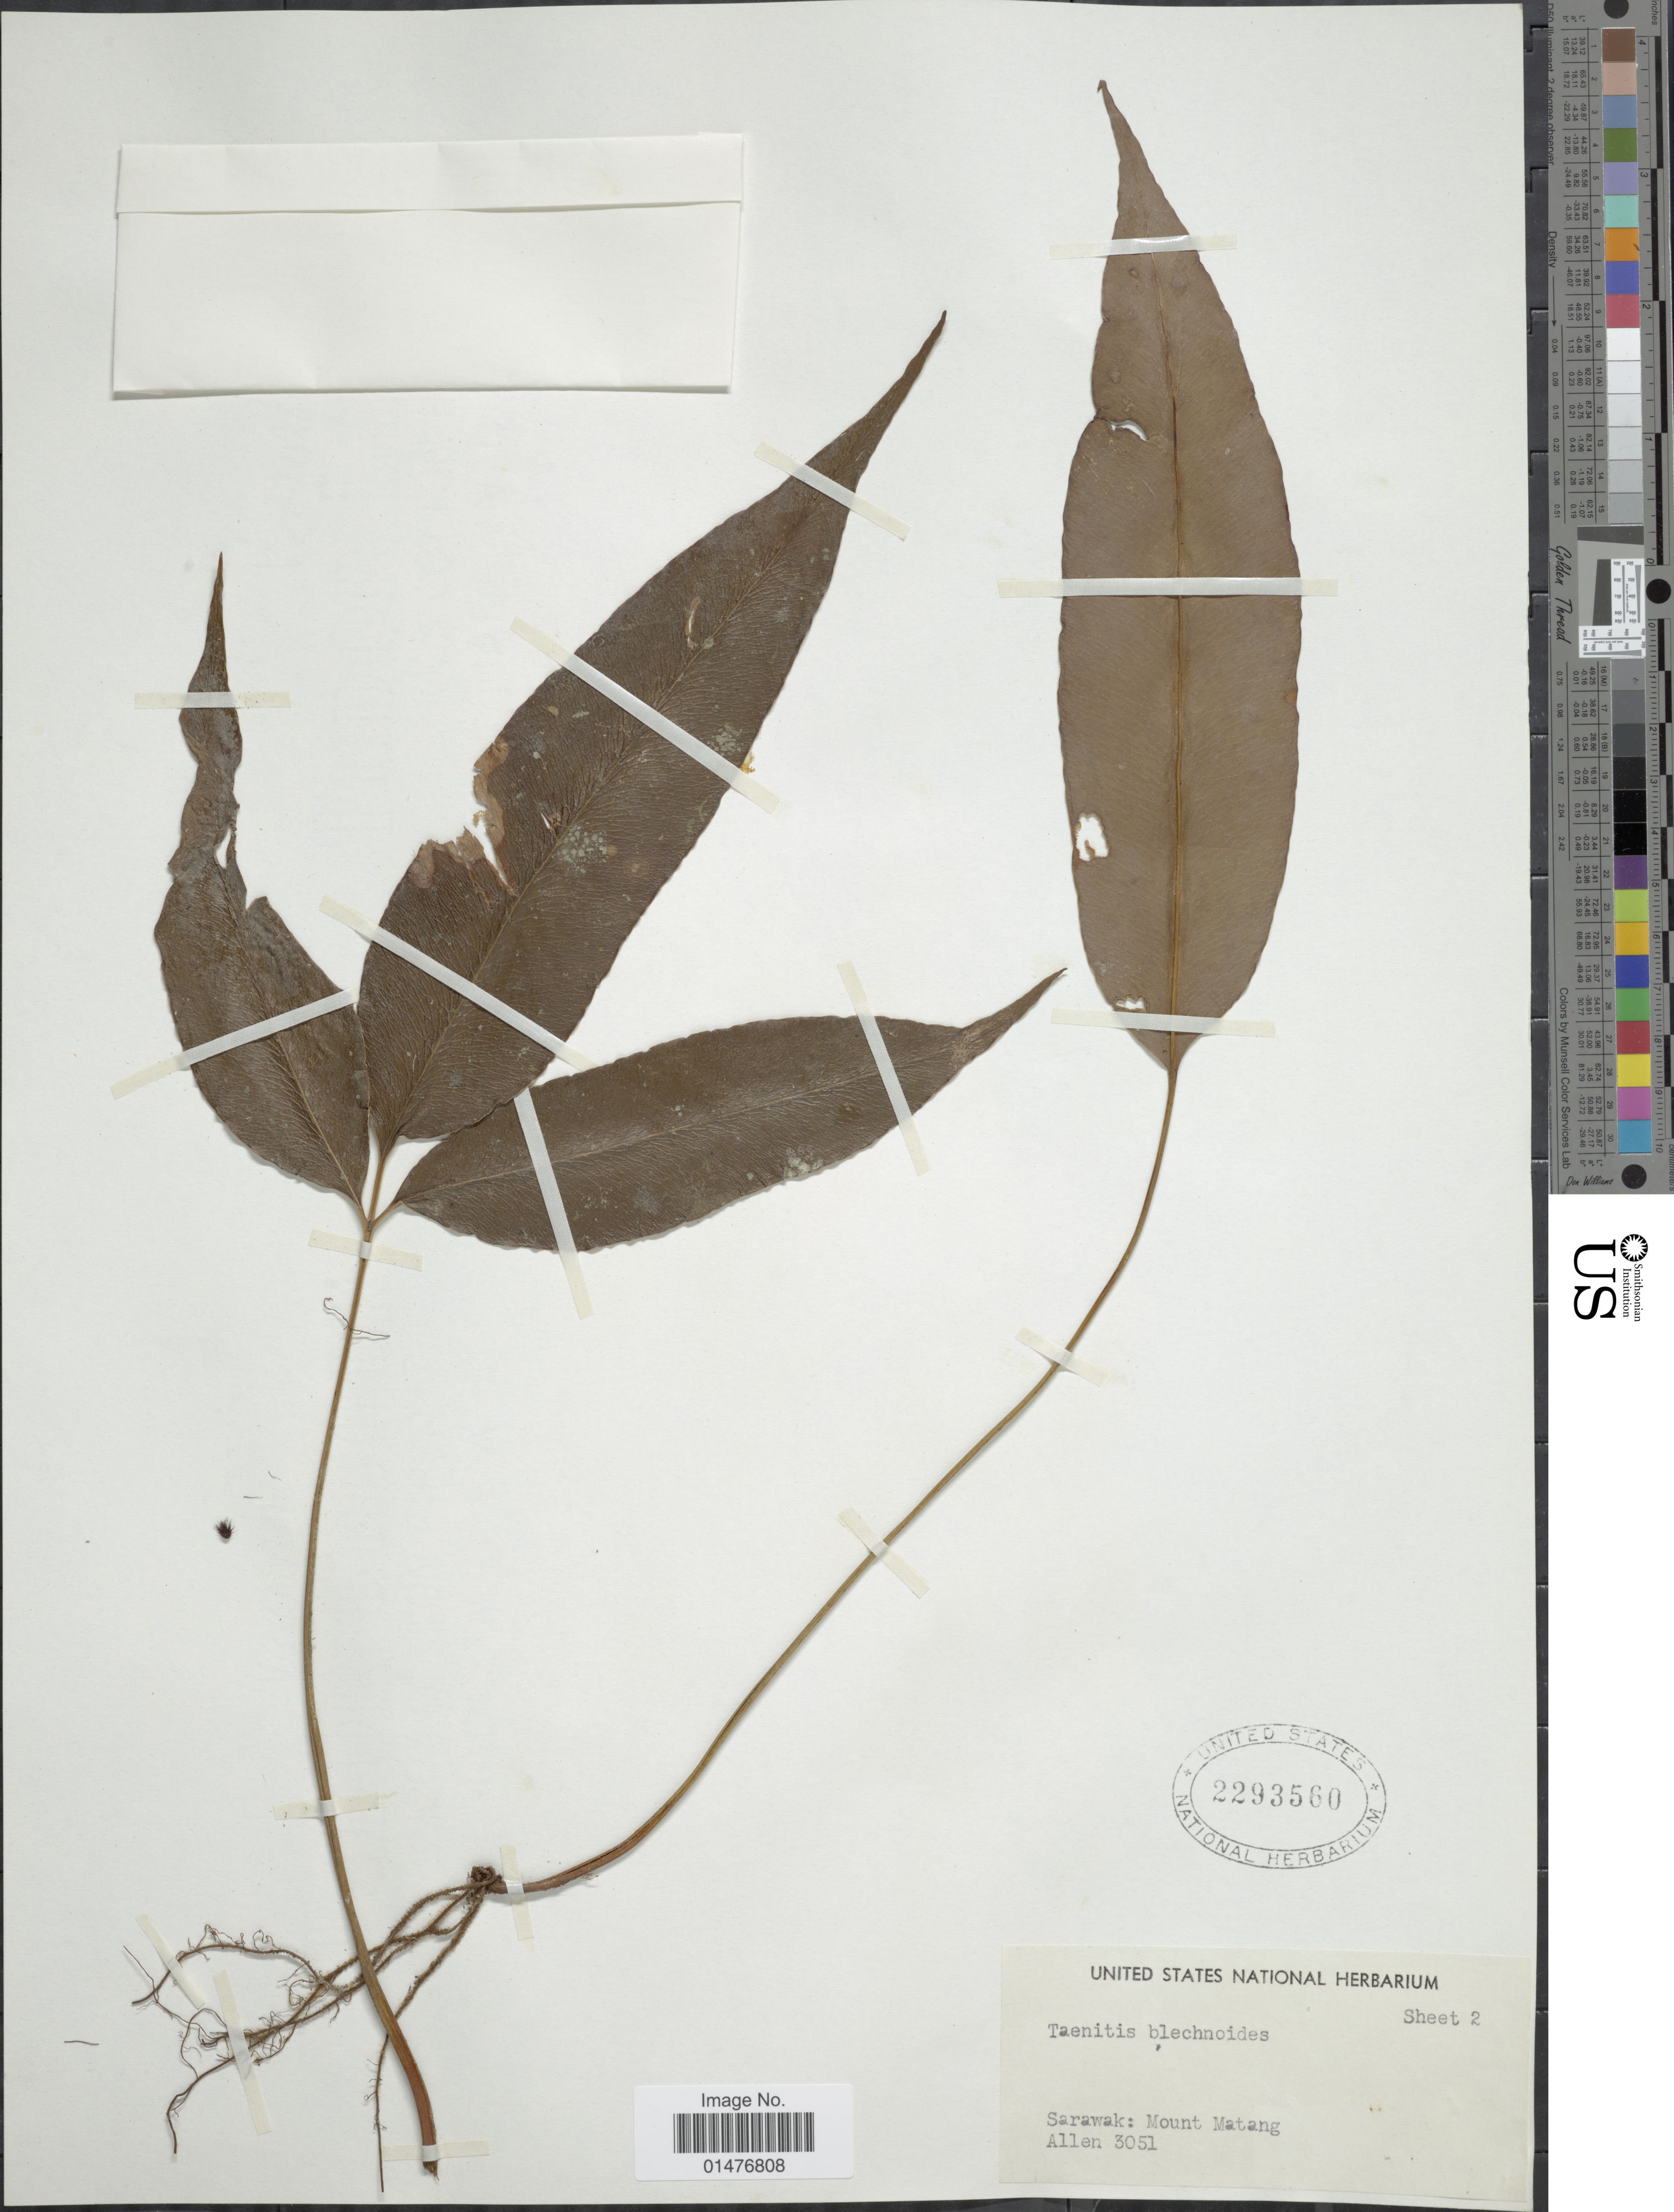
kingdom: Plantae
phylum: Tracheophyta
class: Polypodiopsida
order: Polypodiales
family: Pteridaceae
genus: Taenitis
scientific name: Taenitis blechnoides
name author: (Willd.) Sw.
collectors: -- Allen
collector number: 3051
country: Malaysia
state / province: Sarawak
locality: Mount Matang, Sarawak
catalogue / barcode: US 2293560